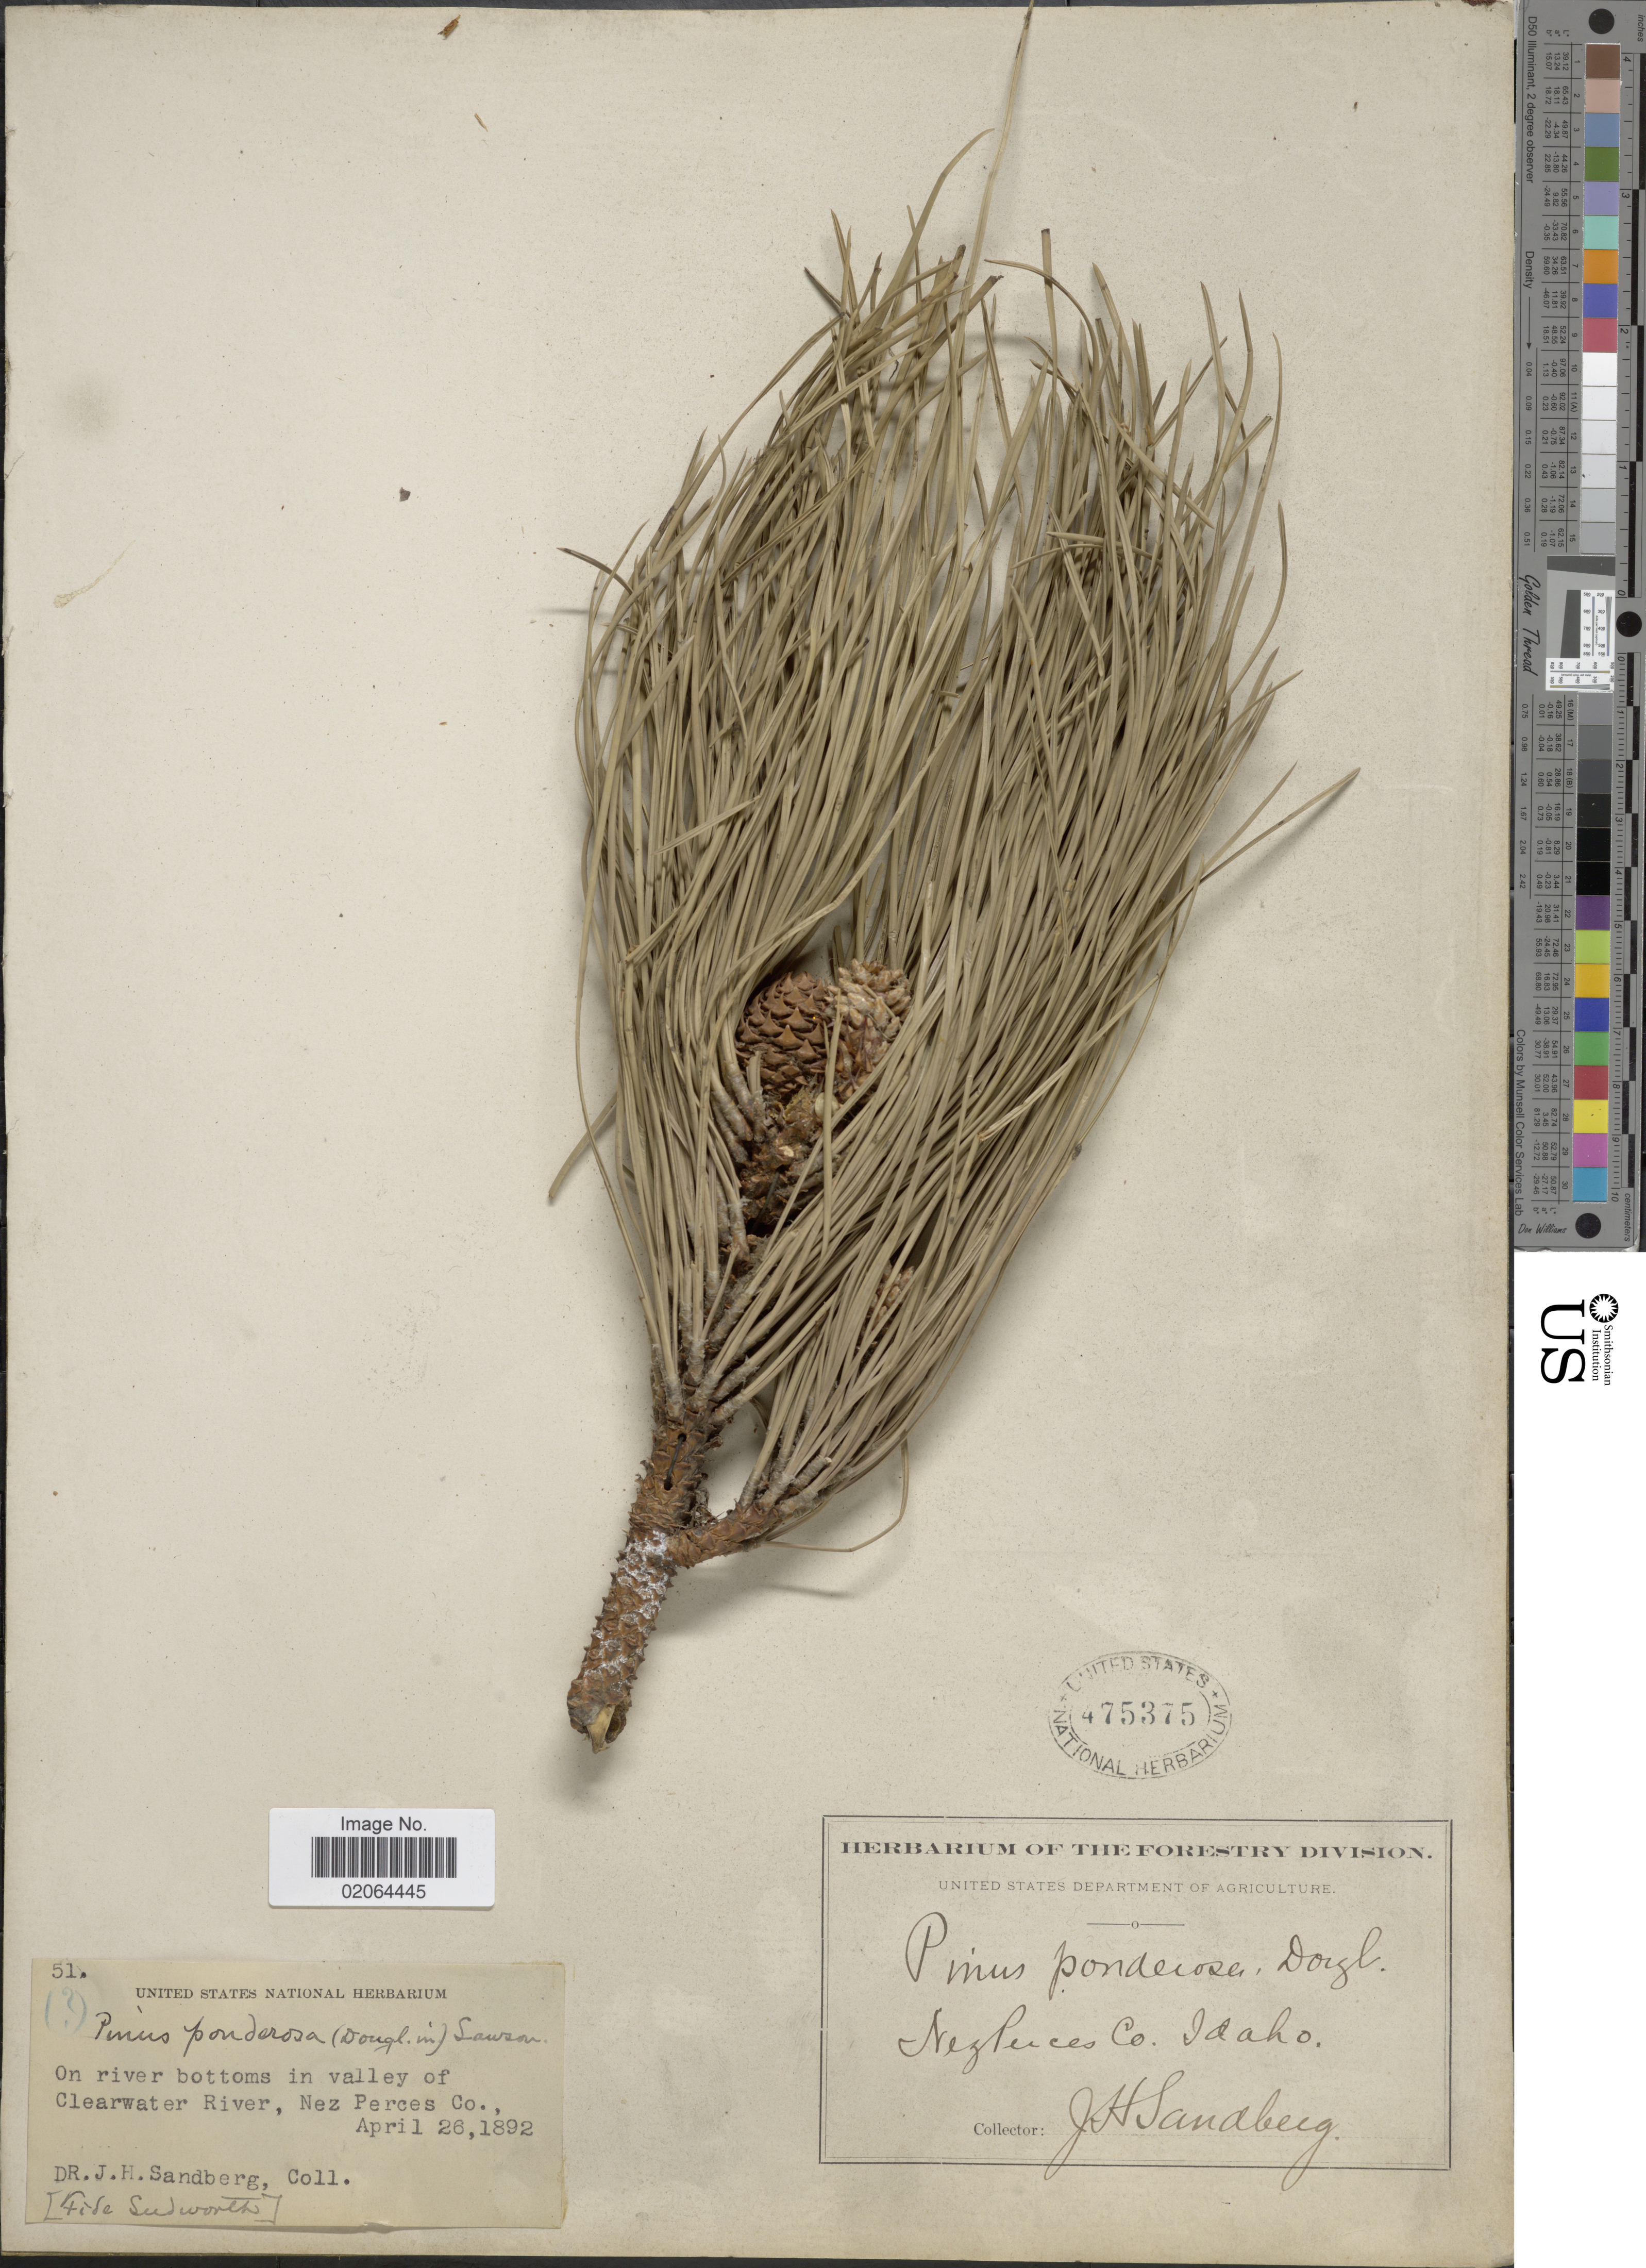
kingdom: Plantae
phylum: Tracheophyta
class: Pinopsida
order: Pinales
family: Pinaceae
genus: Pinus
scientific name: Pinus ponderosa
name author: Douglas ex C. Lawson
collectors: J. H. Sandberg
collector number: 51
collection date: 1892-04-26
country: United States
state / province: Idaho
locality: Nez Perces, Clearwater River,. Nez Perces Co.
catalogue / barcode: US 475375